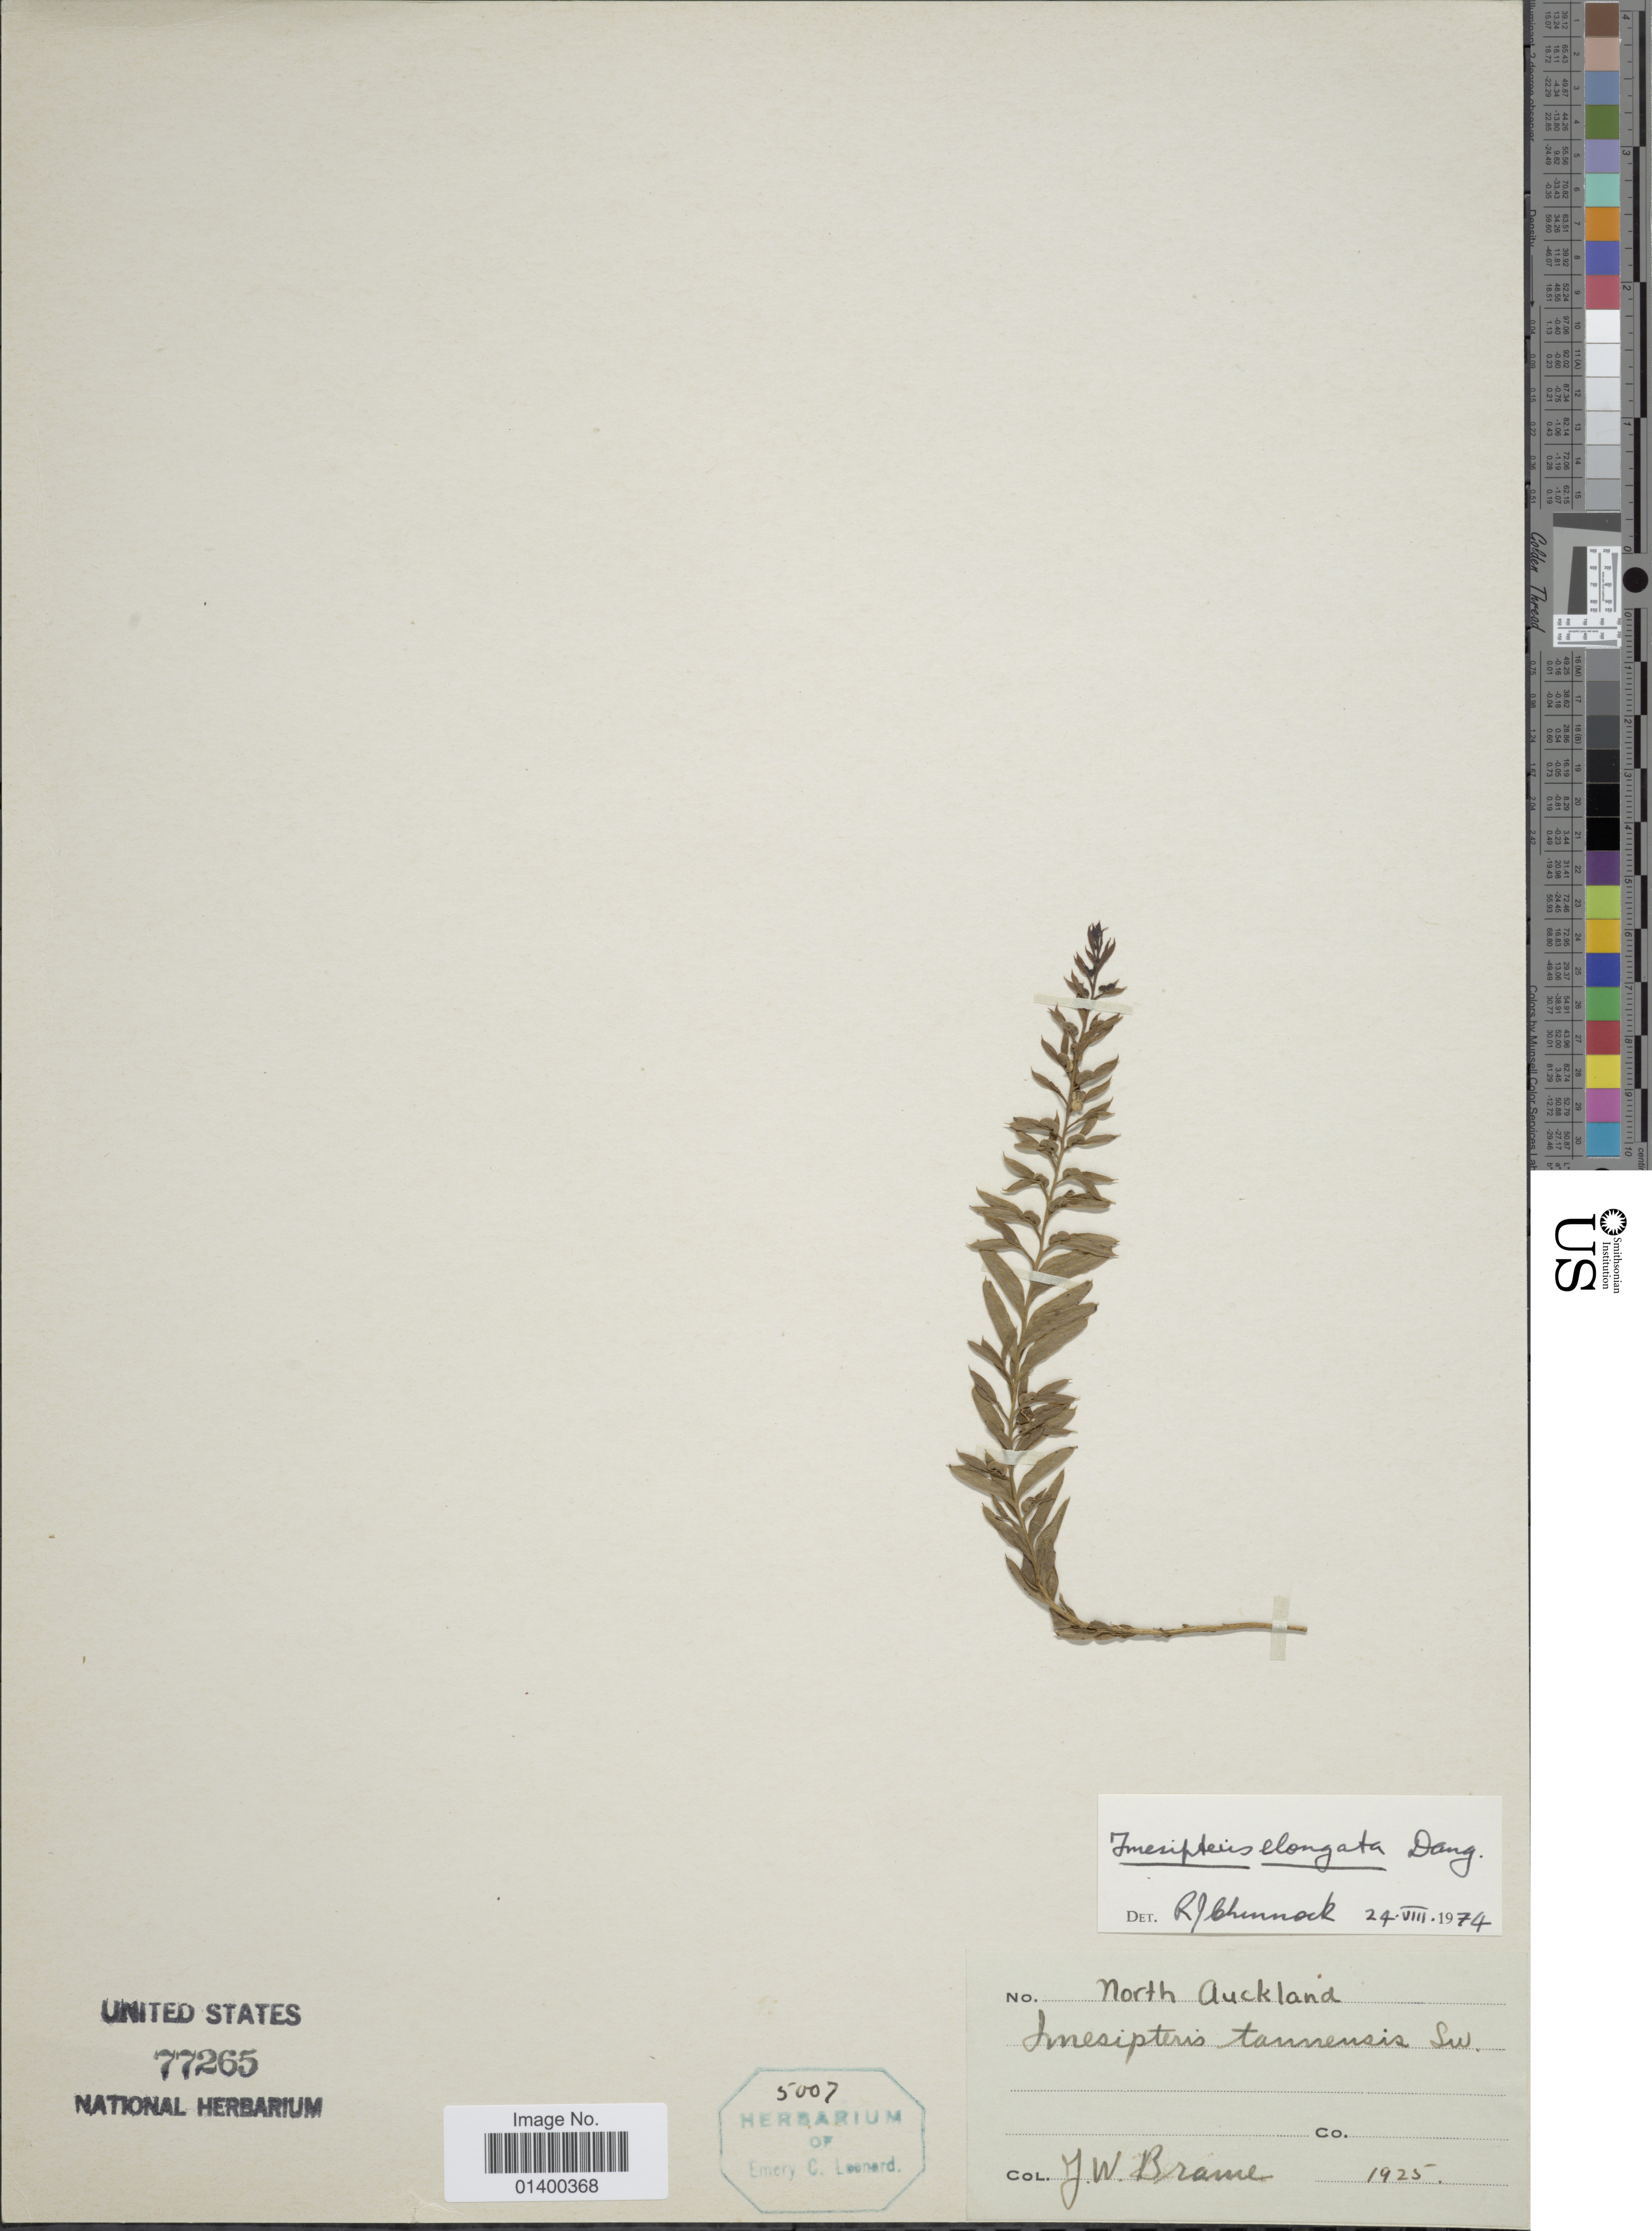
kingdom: Plantae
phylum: Tracheophyta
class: Polypodiopsida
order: Psilotales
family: Psilotaceae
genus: Tmesipteris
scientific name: Tmesipteris elongata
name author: P.A. Dang.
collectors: J. Brame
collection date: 1925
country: New Zealand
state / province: Auckland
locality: North Auckland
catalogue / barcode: US 77265